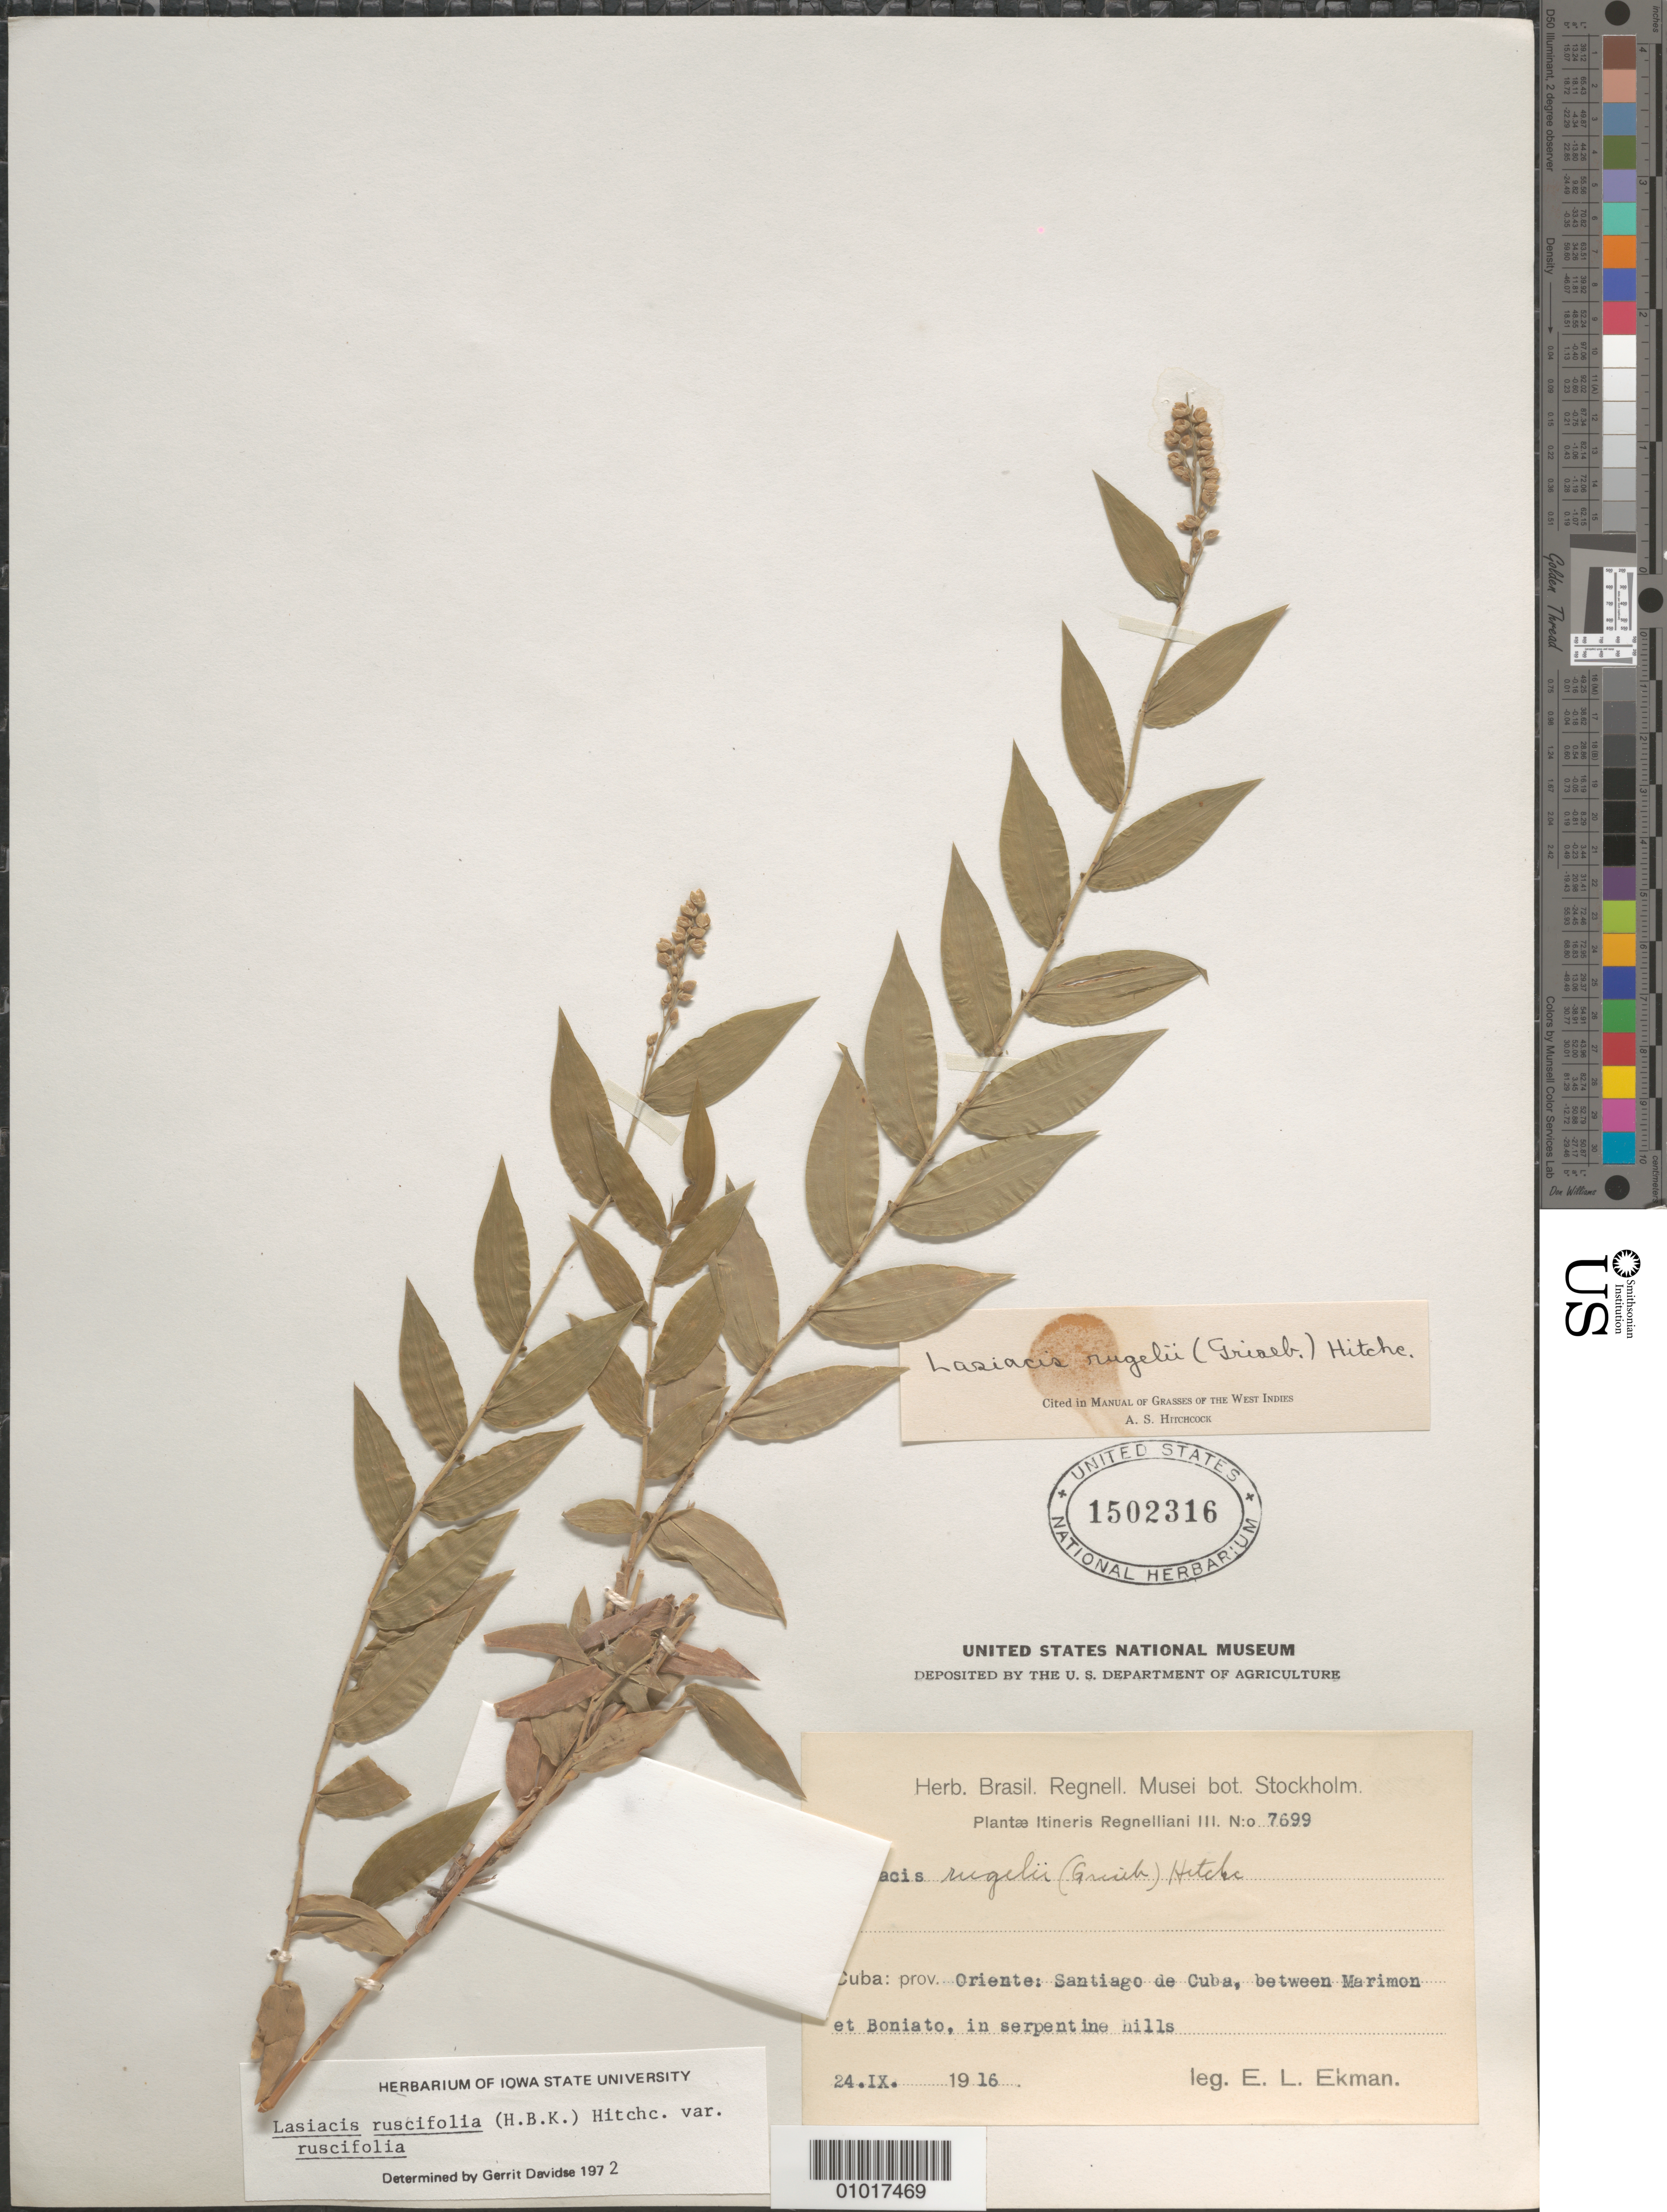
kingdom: Plantae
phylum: Tracheophyta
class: Liliopsida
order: Poales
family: Poaceae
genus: Lasiacis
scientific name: Lasiacis ruscifolia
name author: (Kunth) Hitchc.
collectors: E. L. Ekman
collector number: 7699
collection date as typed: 24 Sep 1916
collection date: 1916-09-24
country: Cuba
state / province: Santiago de Cuba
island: Cuba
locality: Santiago de Cuba, between Marimon et Boniato, in serpentine hills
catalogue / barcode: US 1502316